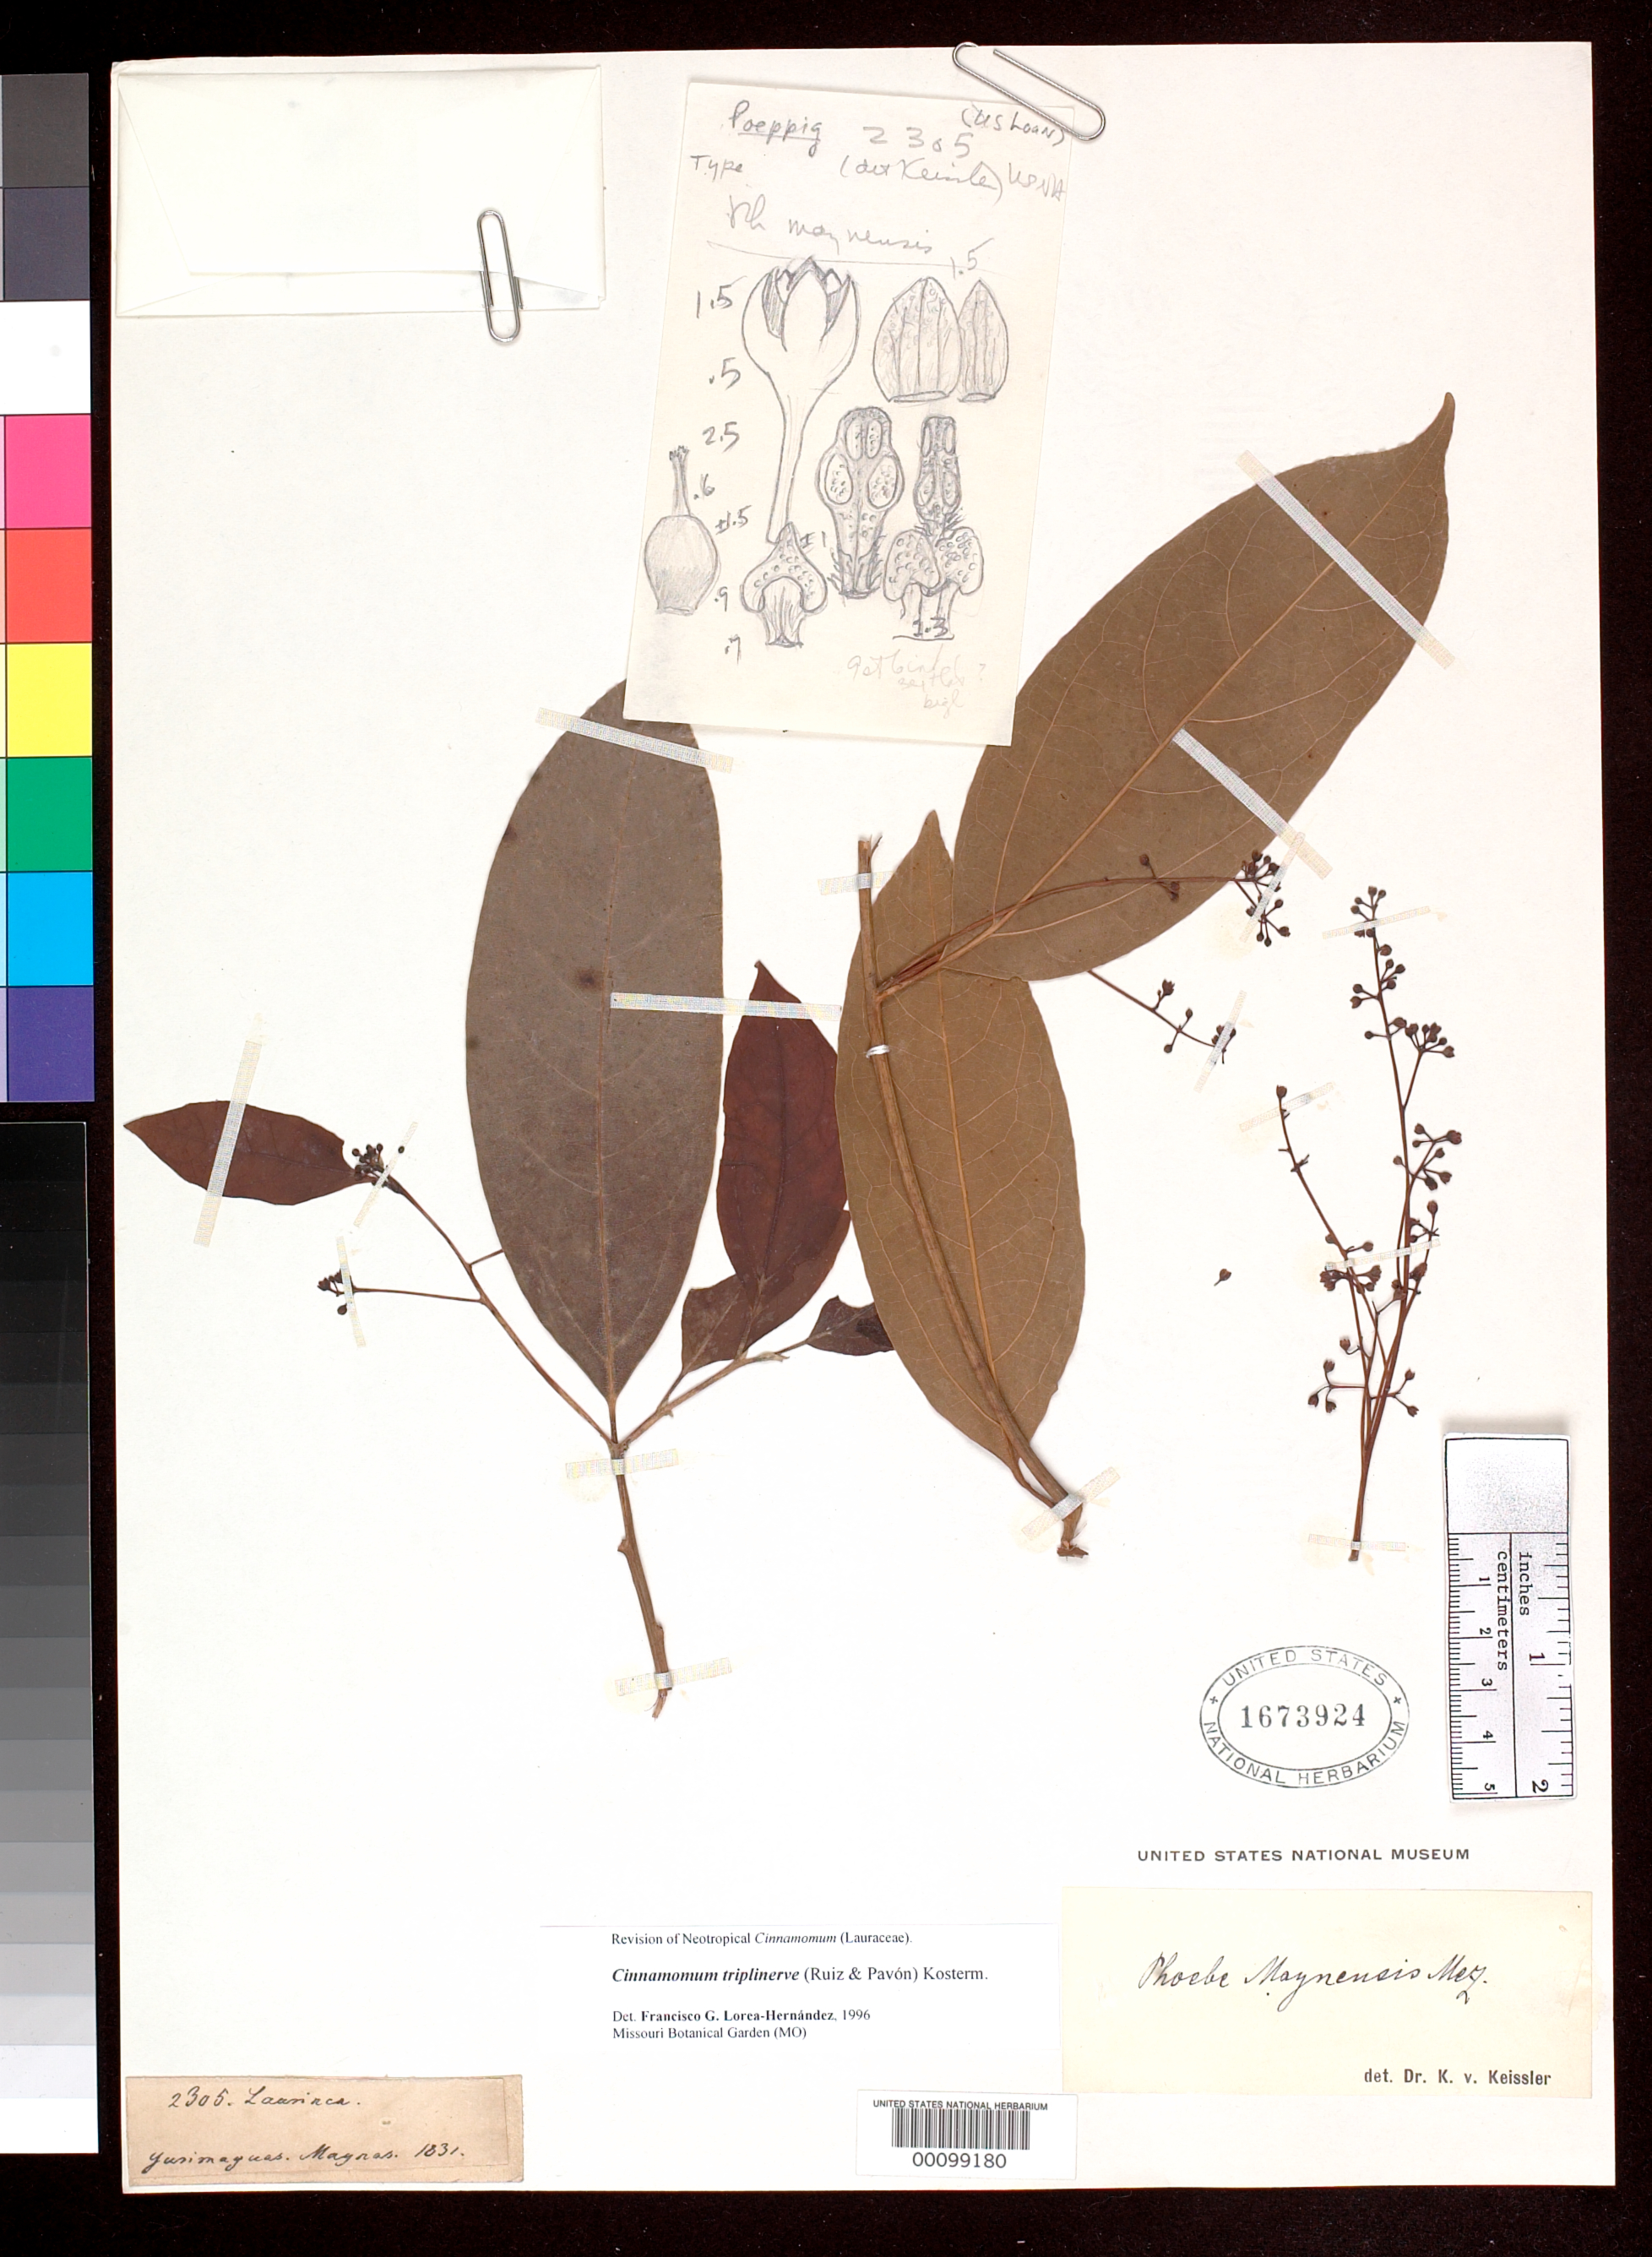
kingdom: Plantae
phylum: Tracheophyta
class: Magnoliopsida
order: Laurales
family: Lauraceae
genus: Phoebe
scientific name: Phoebe maynensis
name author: Nees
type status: Type Collection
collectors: E. F. Poeppig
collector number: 2305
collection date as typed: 1831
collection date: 1831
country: Peru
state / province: San Martín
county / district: Mariscal Cáceres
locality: Rio Huallaga, margen Derecha del; Balsa Probana; dtto. Tocache Nuevo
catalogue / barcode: US 1673924